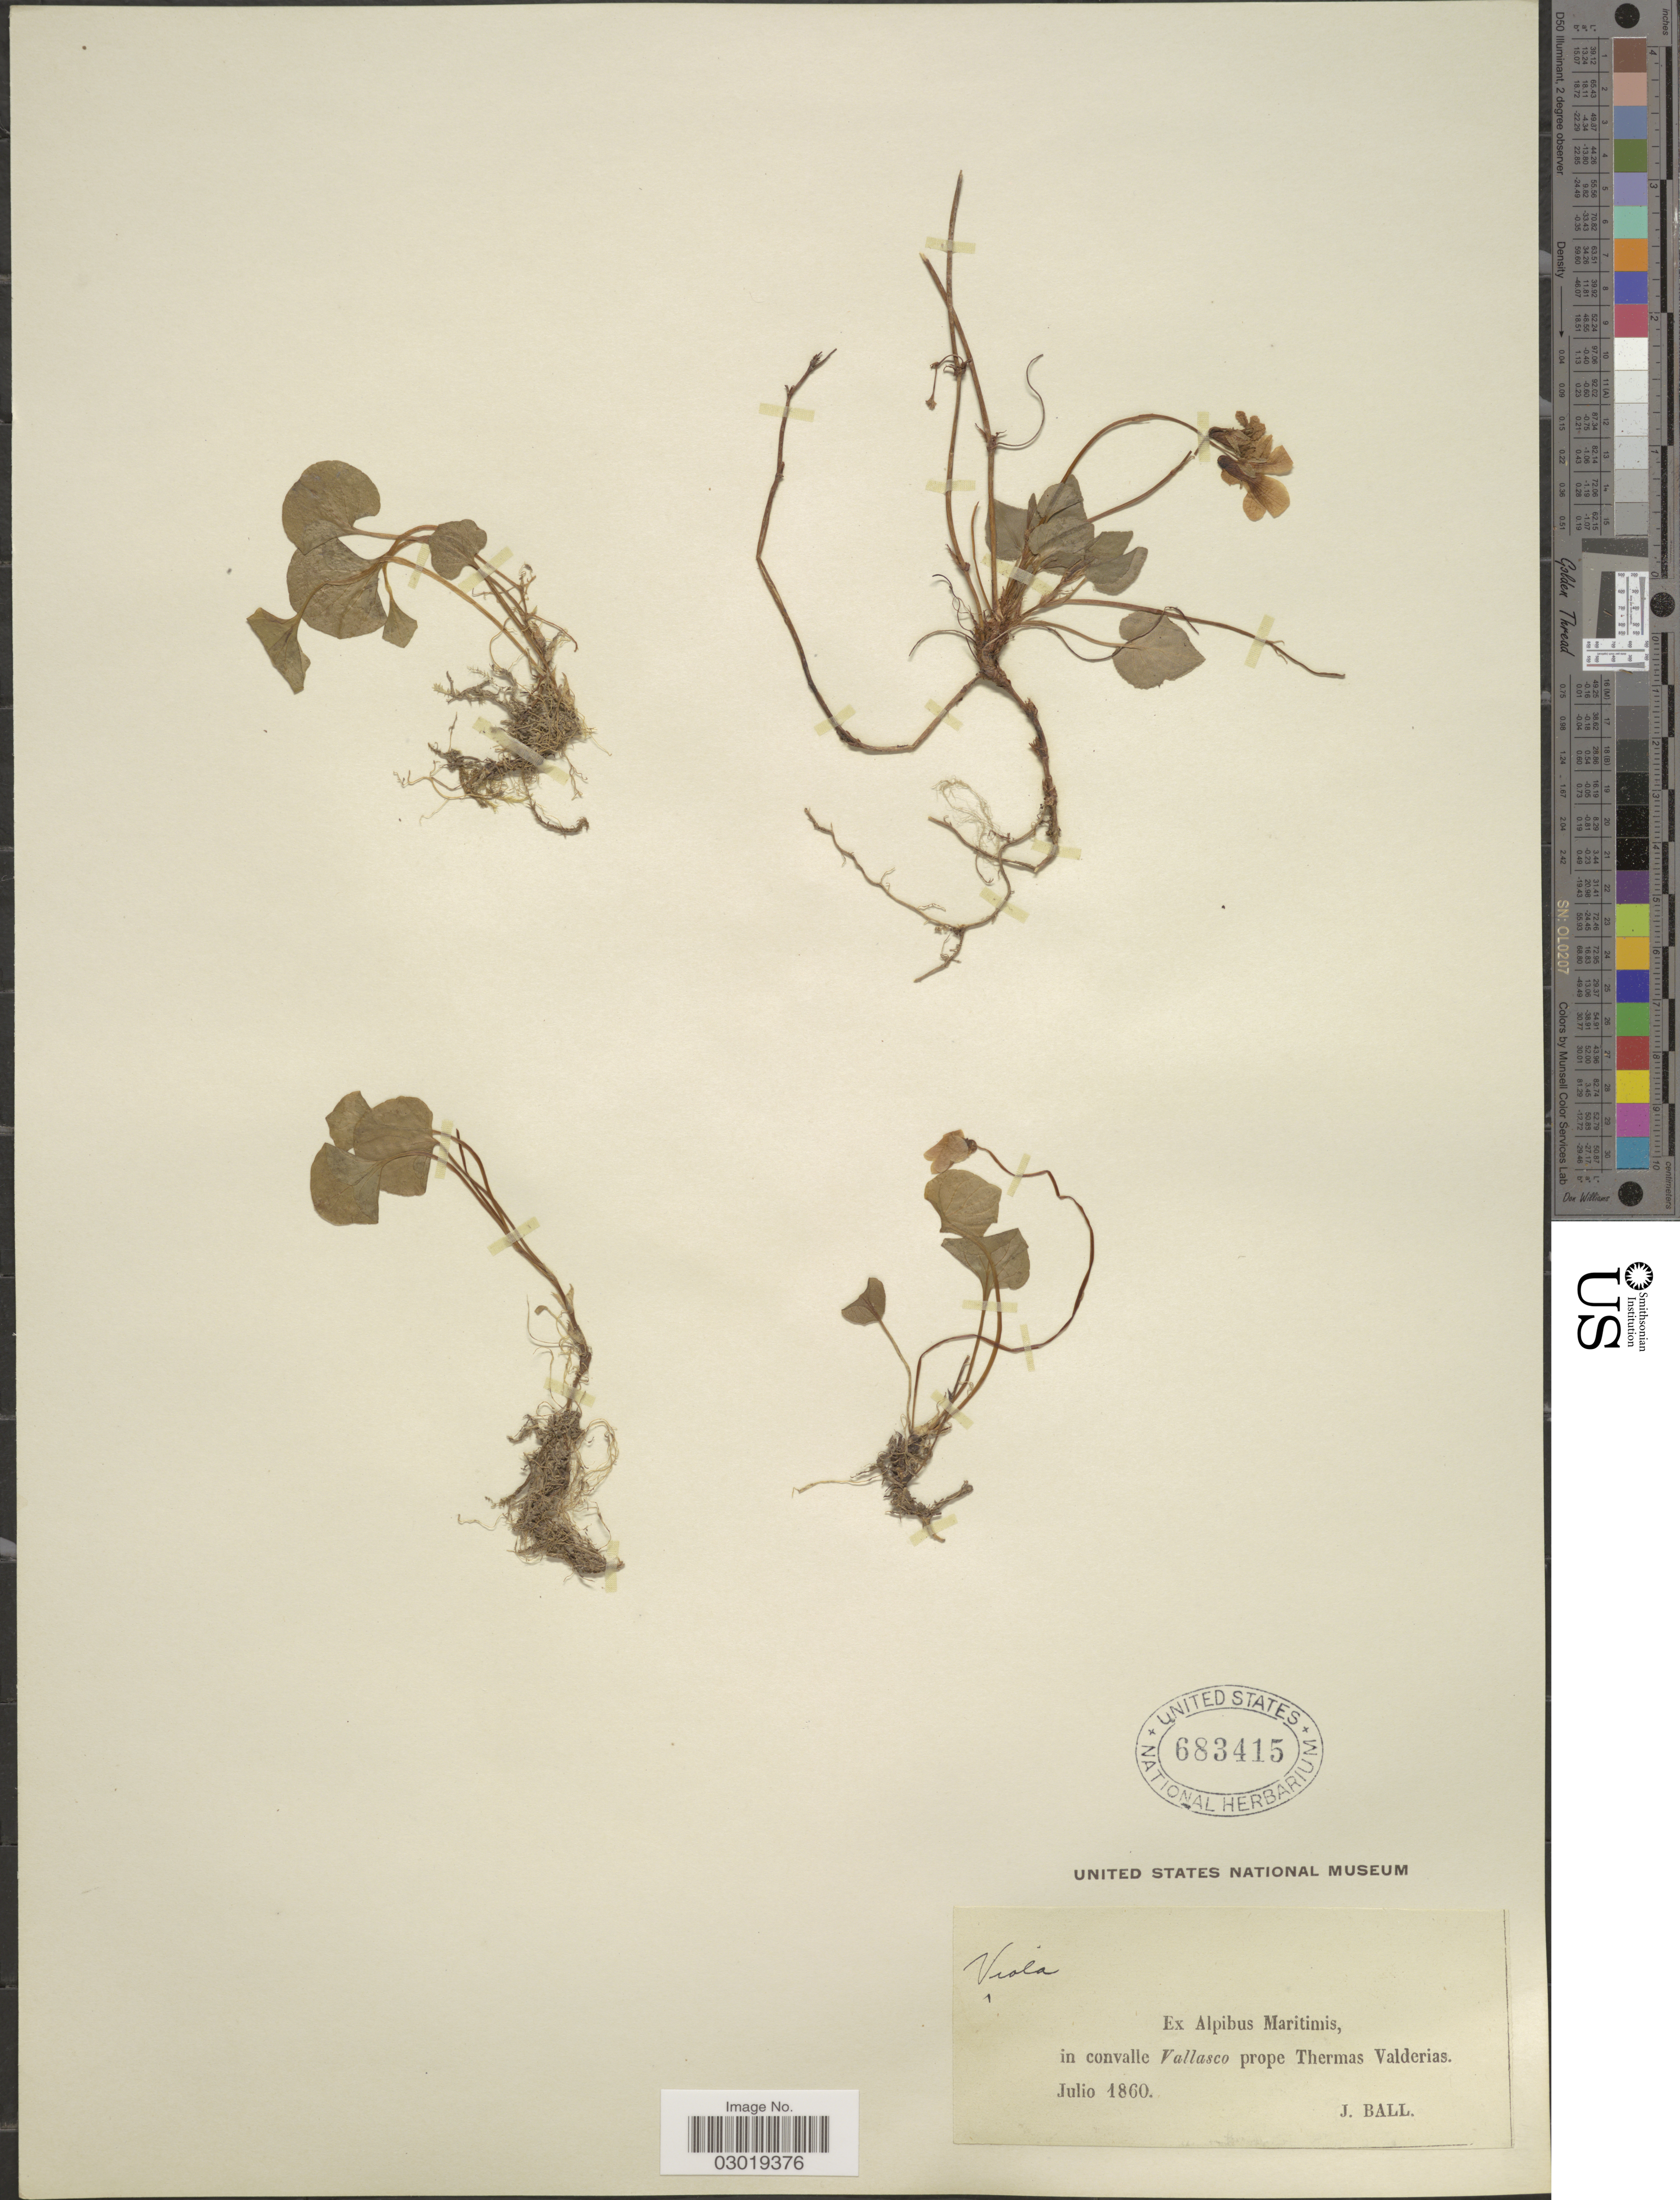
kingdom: Plantae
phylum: Tracheophyta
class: Magnoliopsida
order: Malpighiales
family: Violaceae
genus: Viola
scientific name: Viola sp.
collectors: J. Ball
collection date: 1860-07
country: Italy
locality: Ex Alpibus Maritimis, in convalle Vallasco prope Thermas Valderias.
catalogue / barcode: US 683415